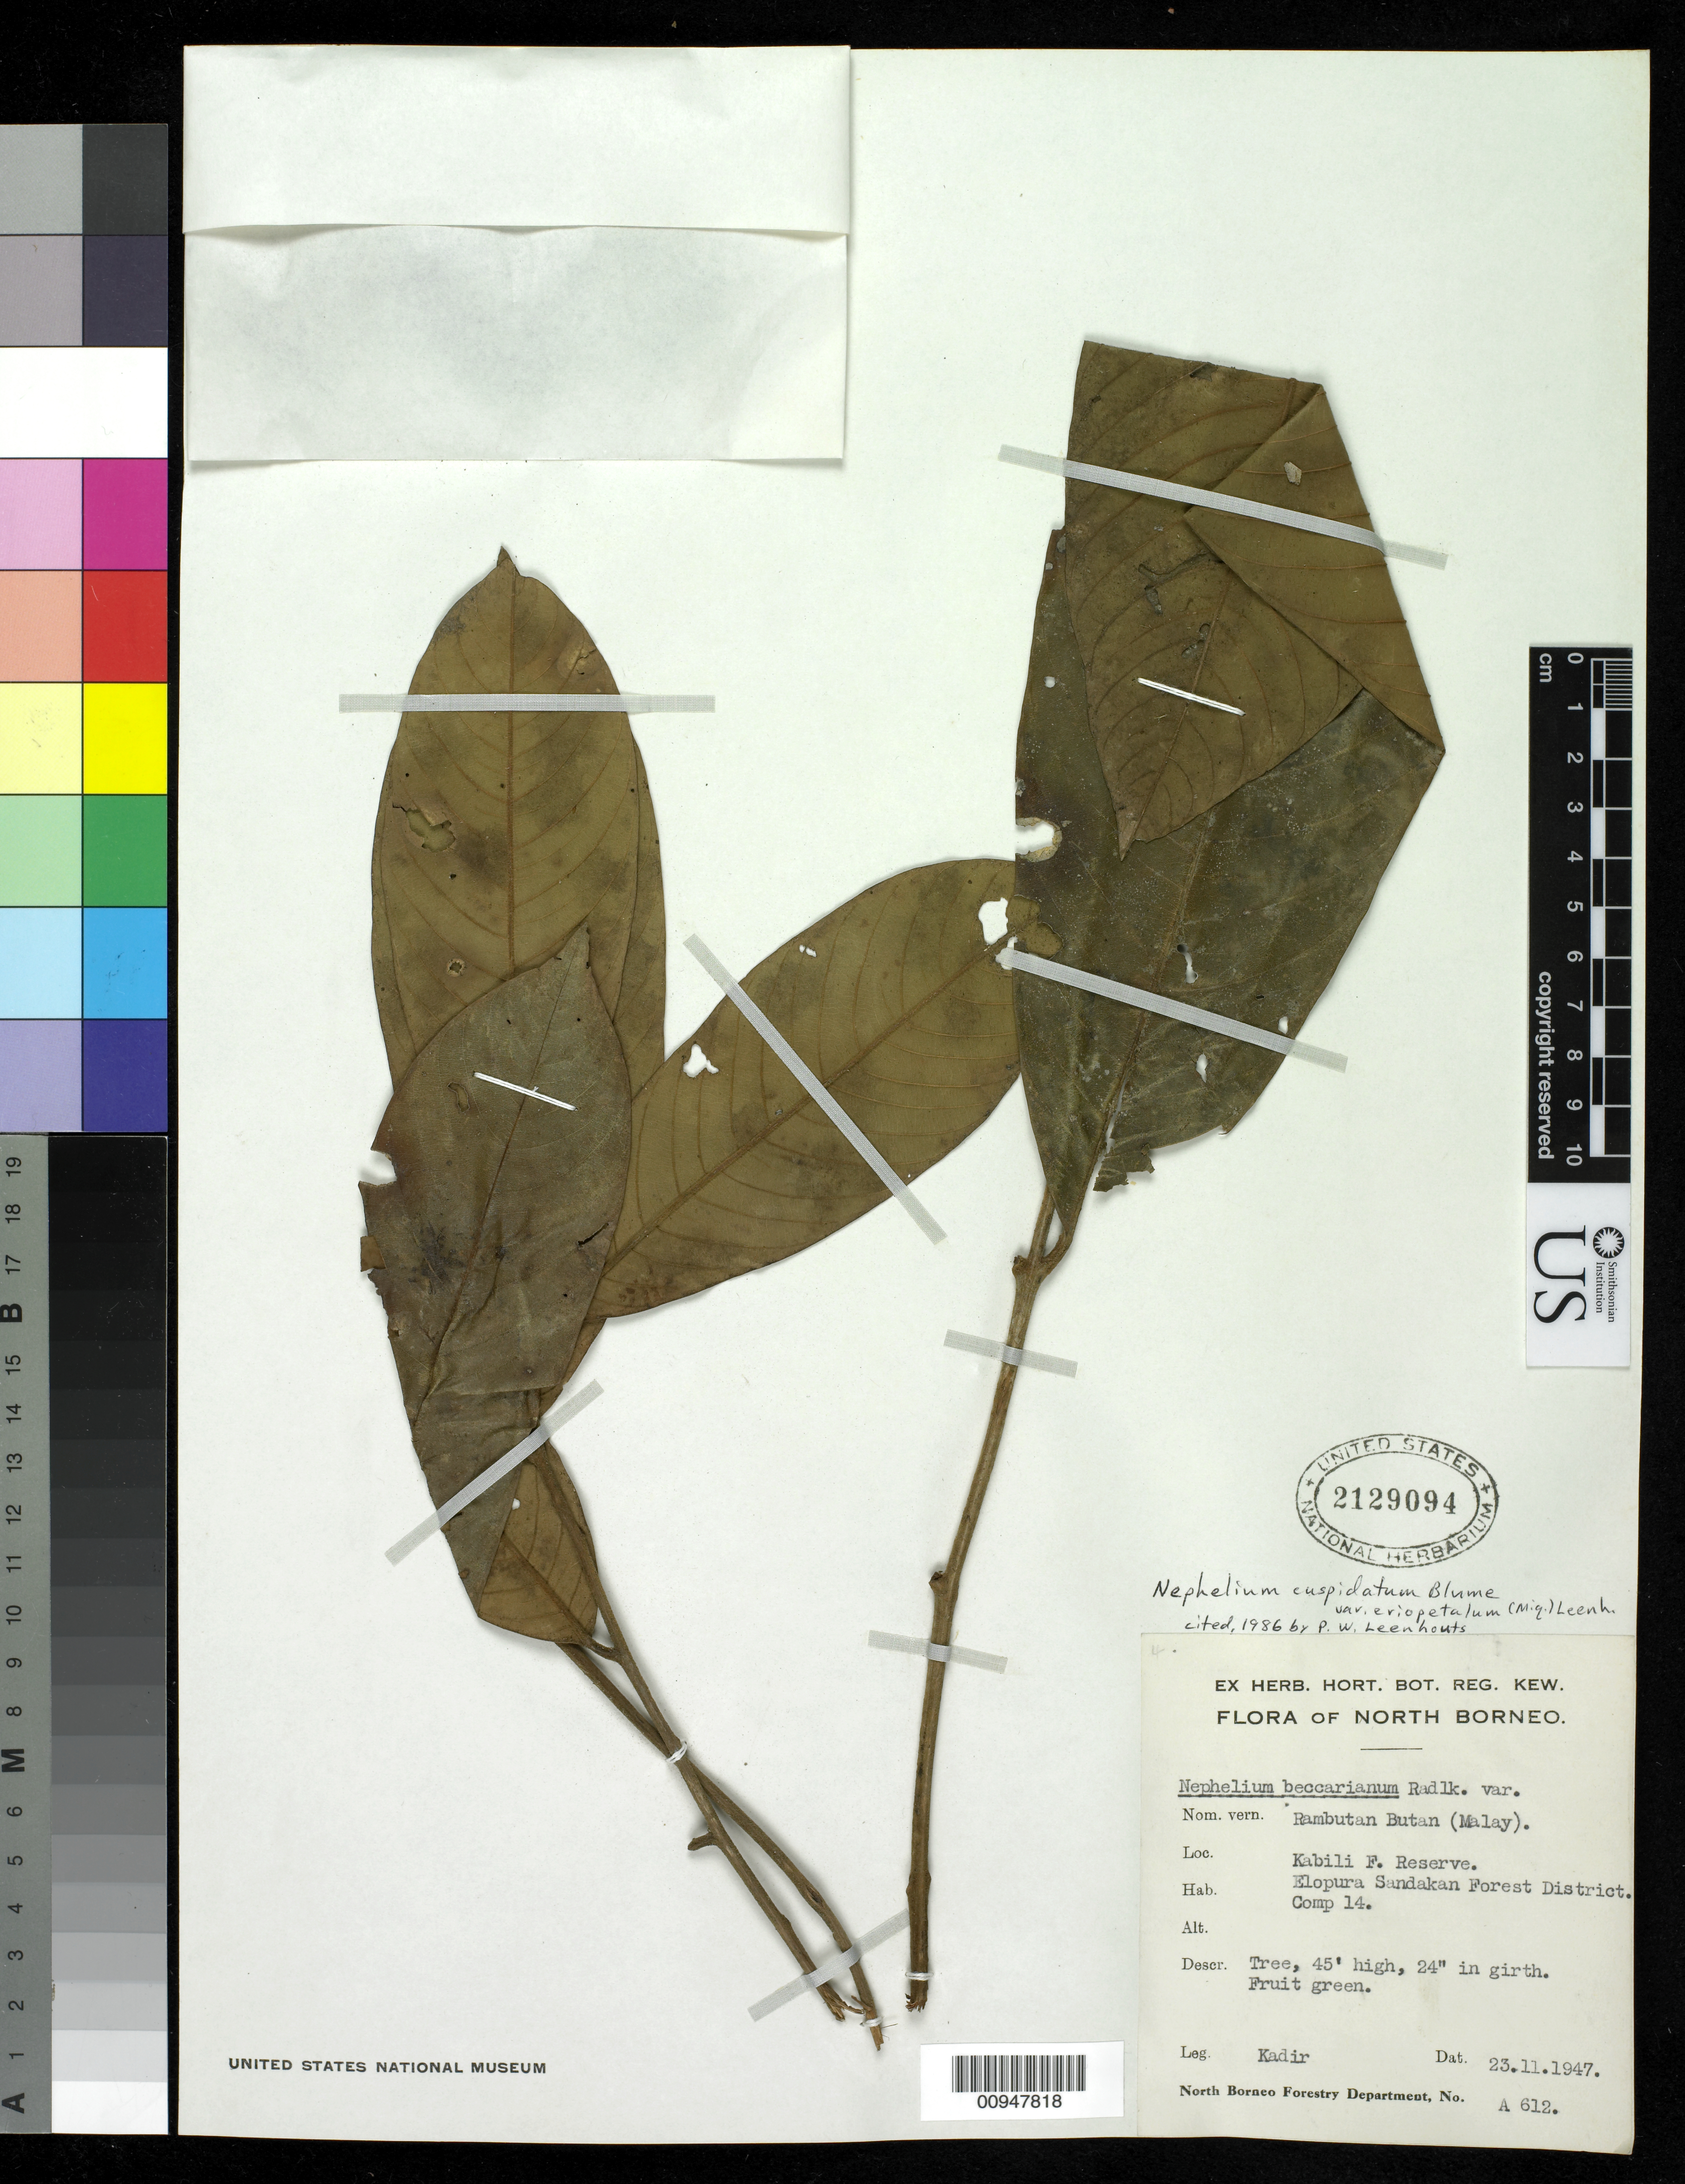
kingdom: Plantae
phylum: Tracheophyta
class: Magnoliopsida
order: Sapindales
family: Sapindaceae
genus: Nephelium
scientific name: Nephelium cuspidatum var. eriopetalum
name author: (Miq.) Leenh.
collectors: Kadir Bin Abdul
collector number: A 612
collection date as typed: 23 Nov 1947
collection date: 1947-11-23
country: Malaysia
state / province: Sabah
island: Borneo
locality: Kabili F. Reserve, Elopura Sandakan Forest District Comp. 14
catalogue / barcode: US 2129094